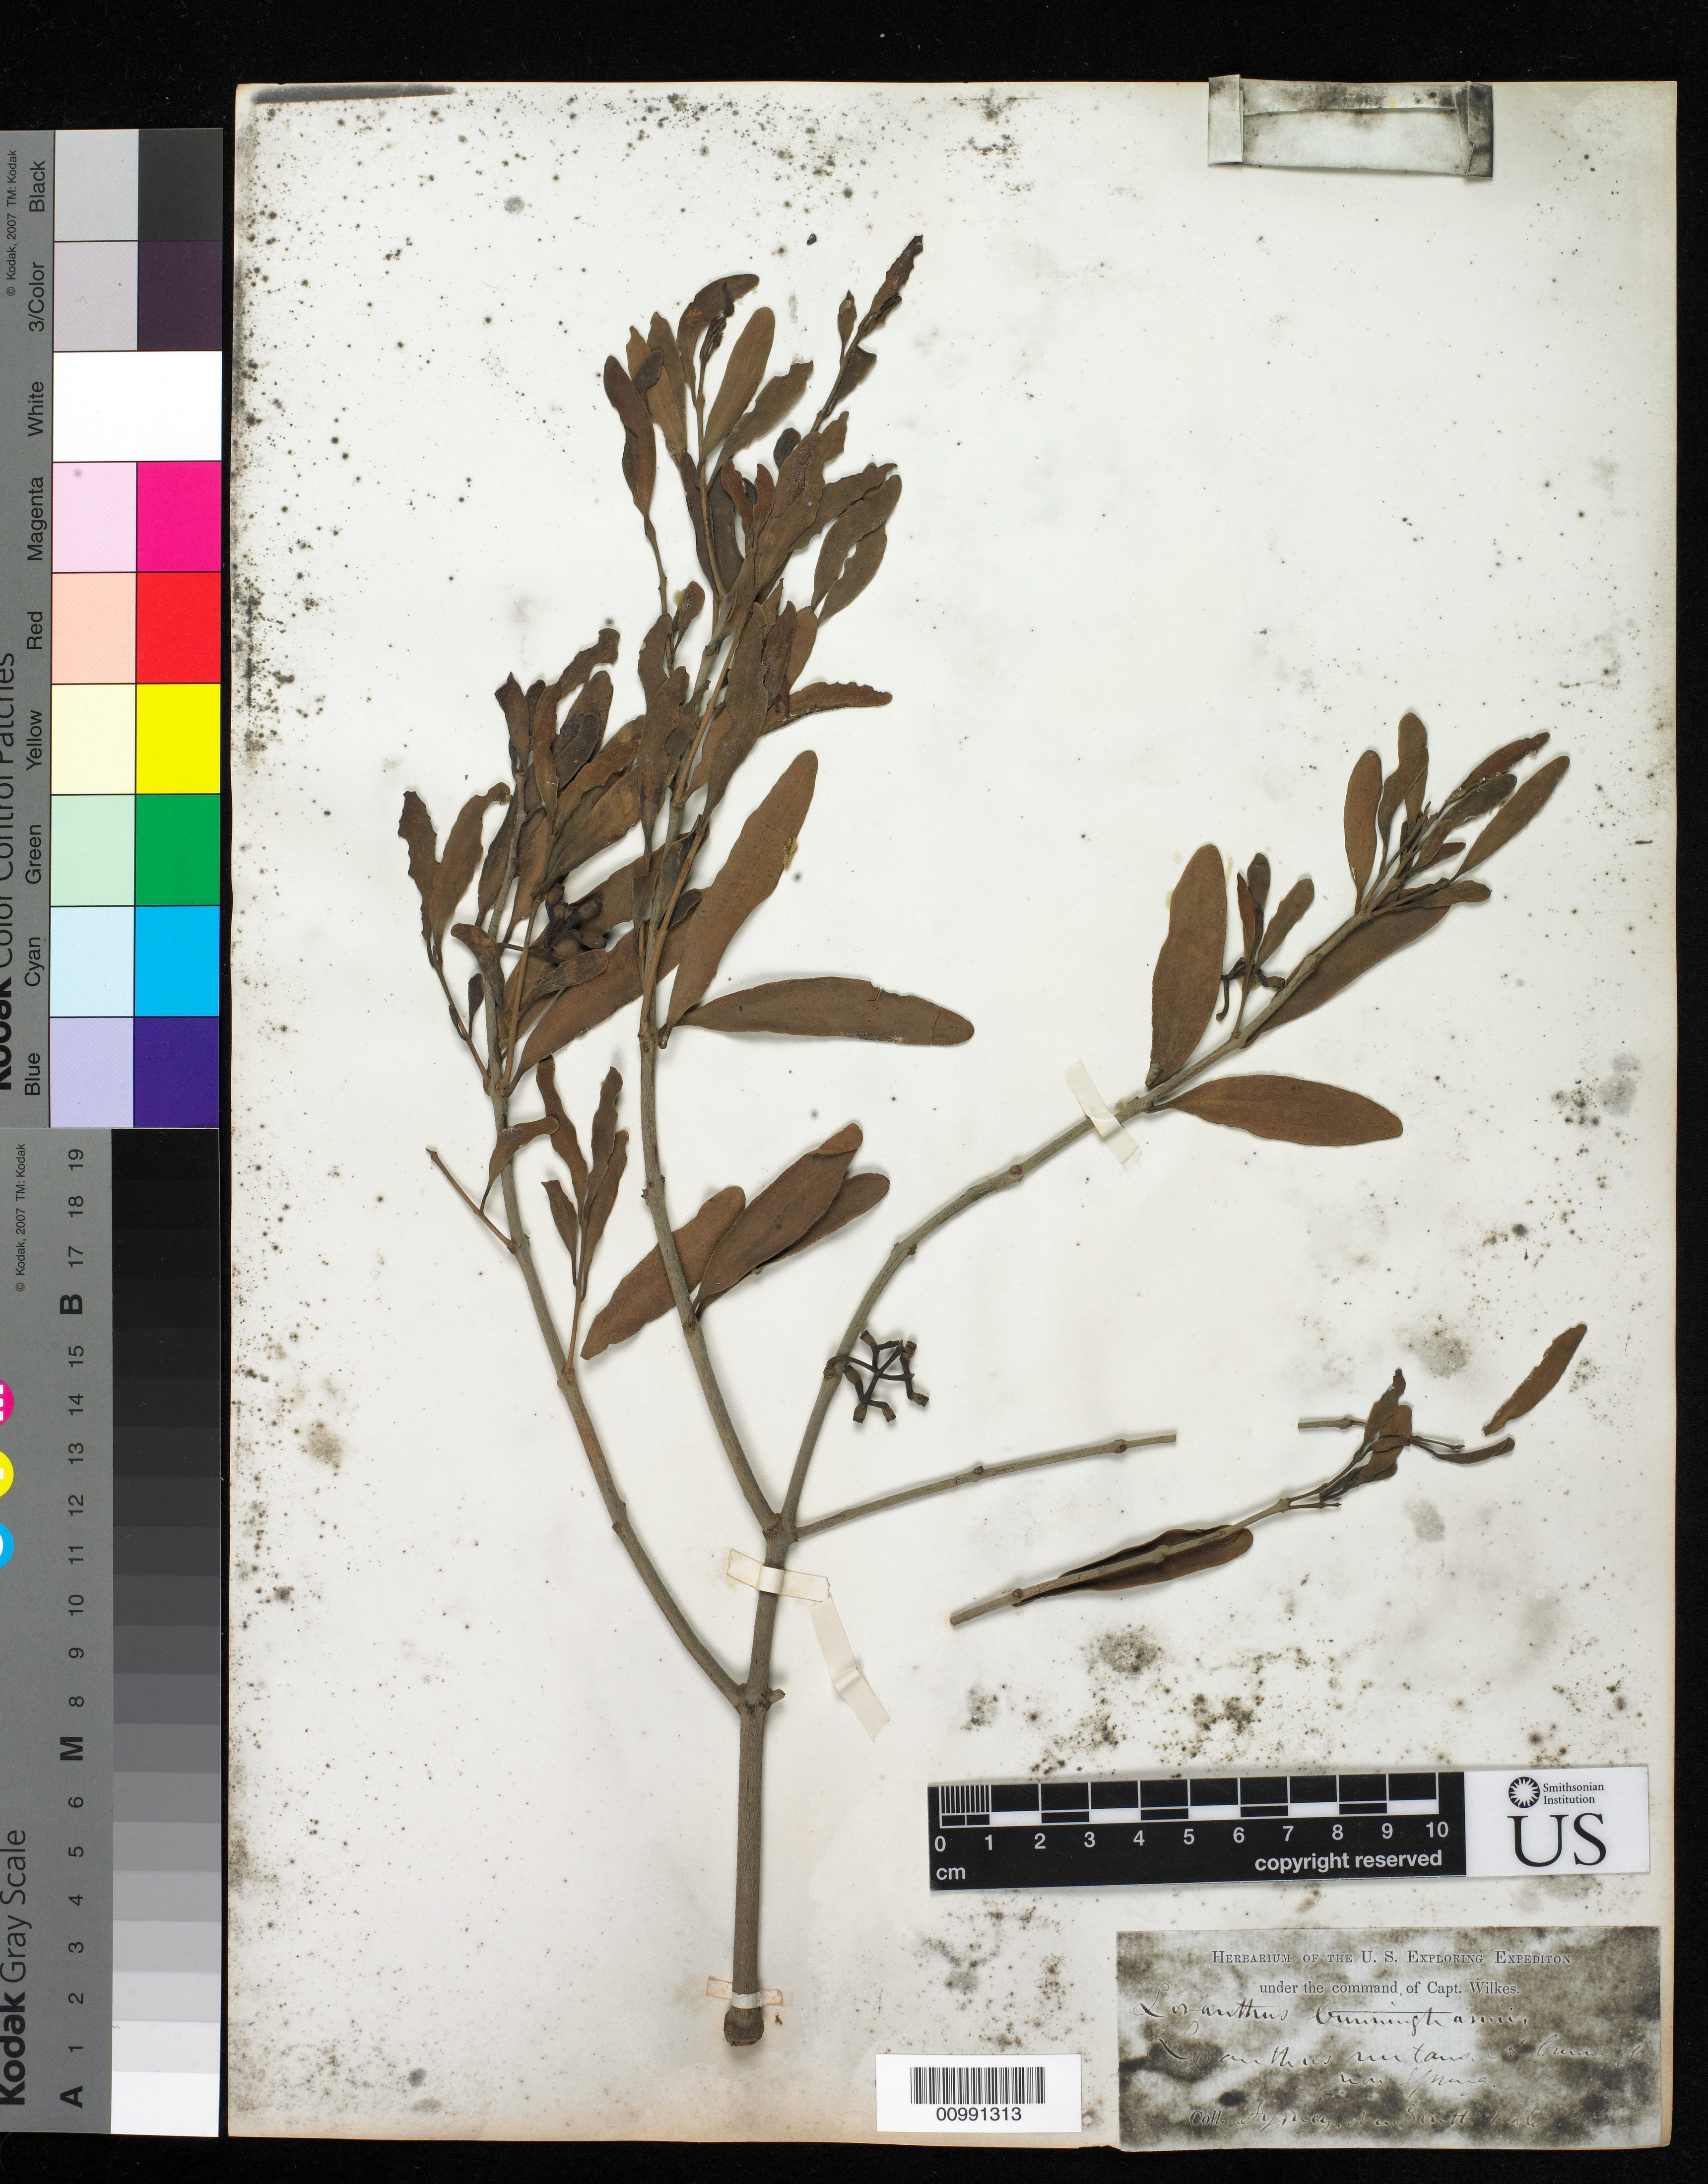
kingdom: Plantae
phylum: Tracheophyta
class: Magnoliopsida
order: Santalales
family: Loranthaceae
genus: Amyema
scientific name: Amyema quandang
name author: (Lindl.) Tiegh.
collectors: Wilkes Explor. Exped.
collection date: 1838/1842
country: Australia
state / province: New South Wales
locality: Sydney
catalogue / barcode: US 98626